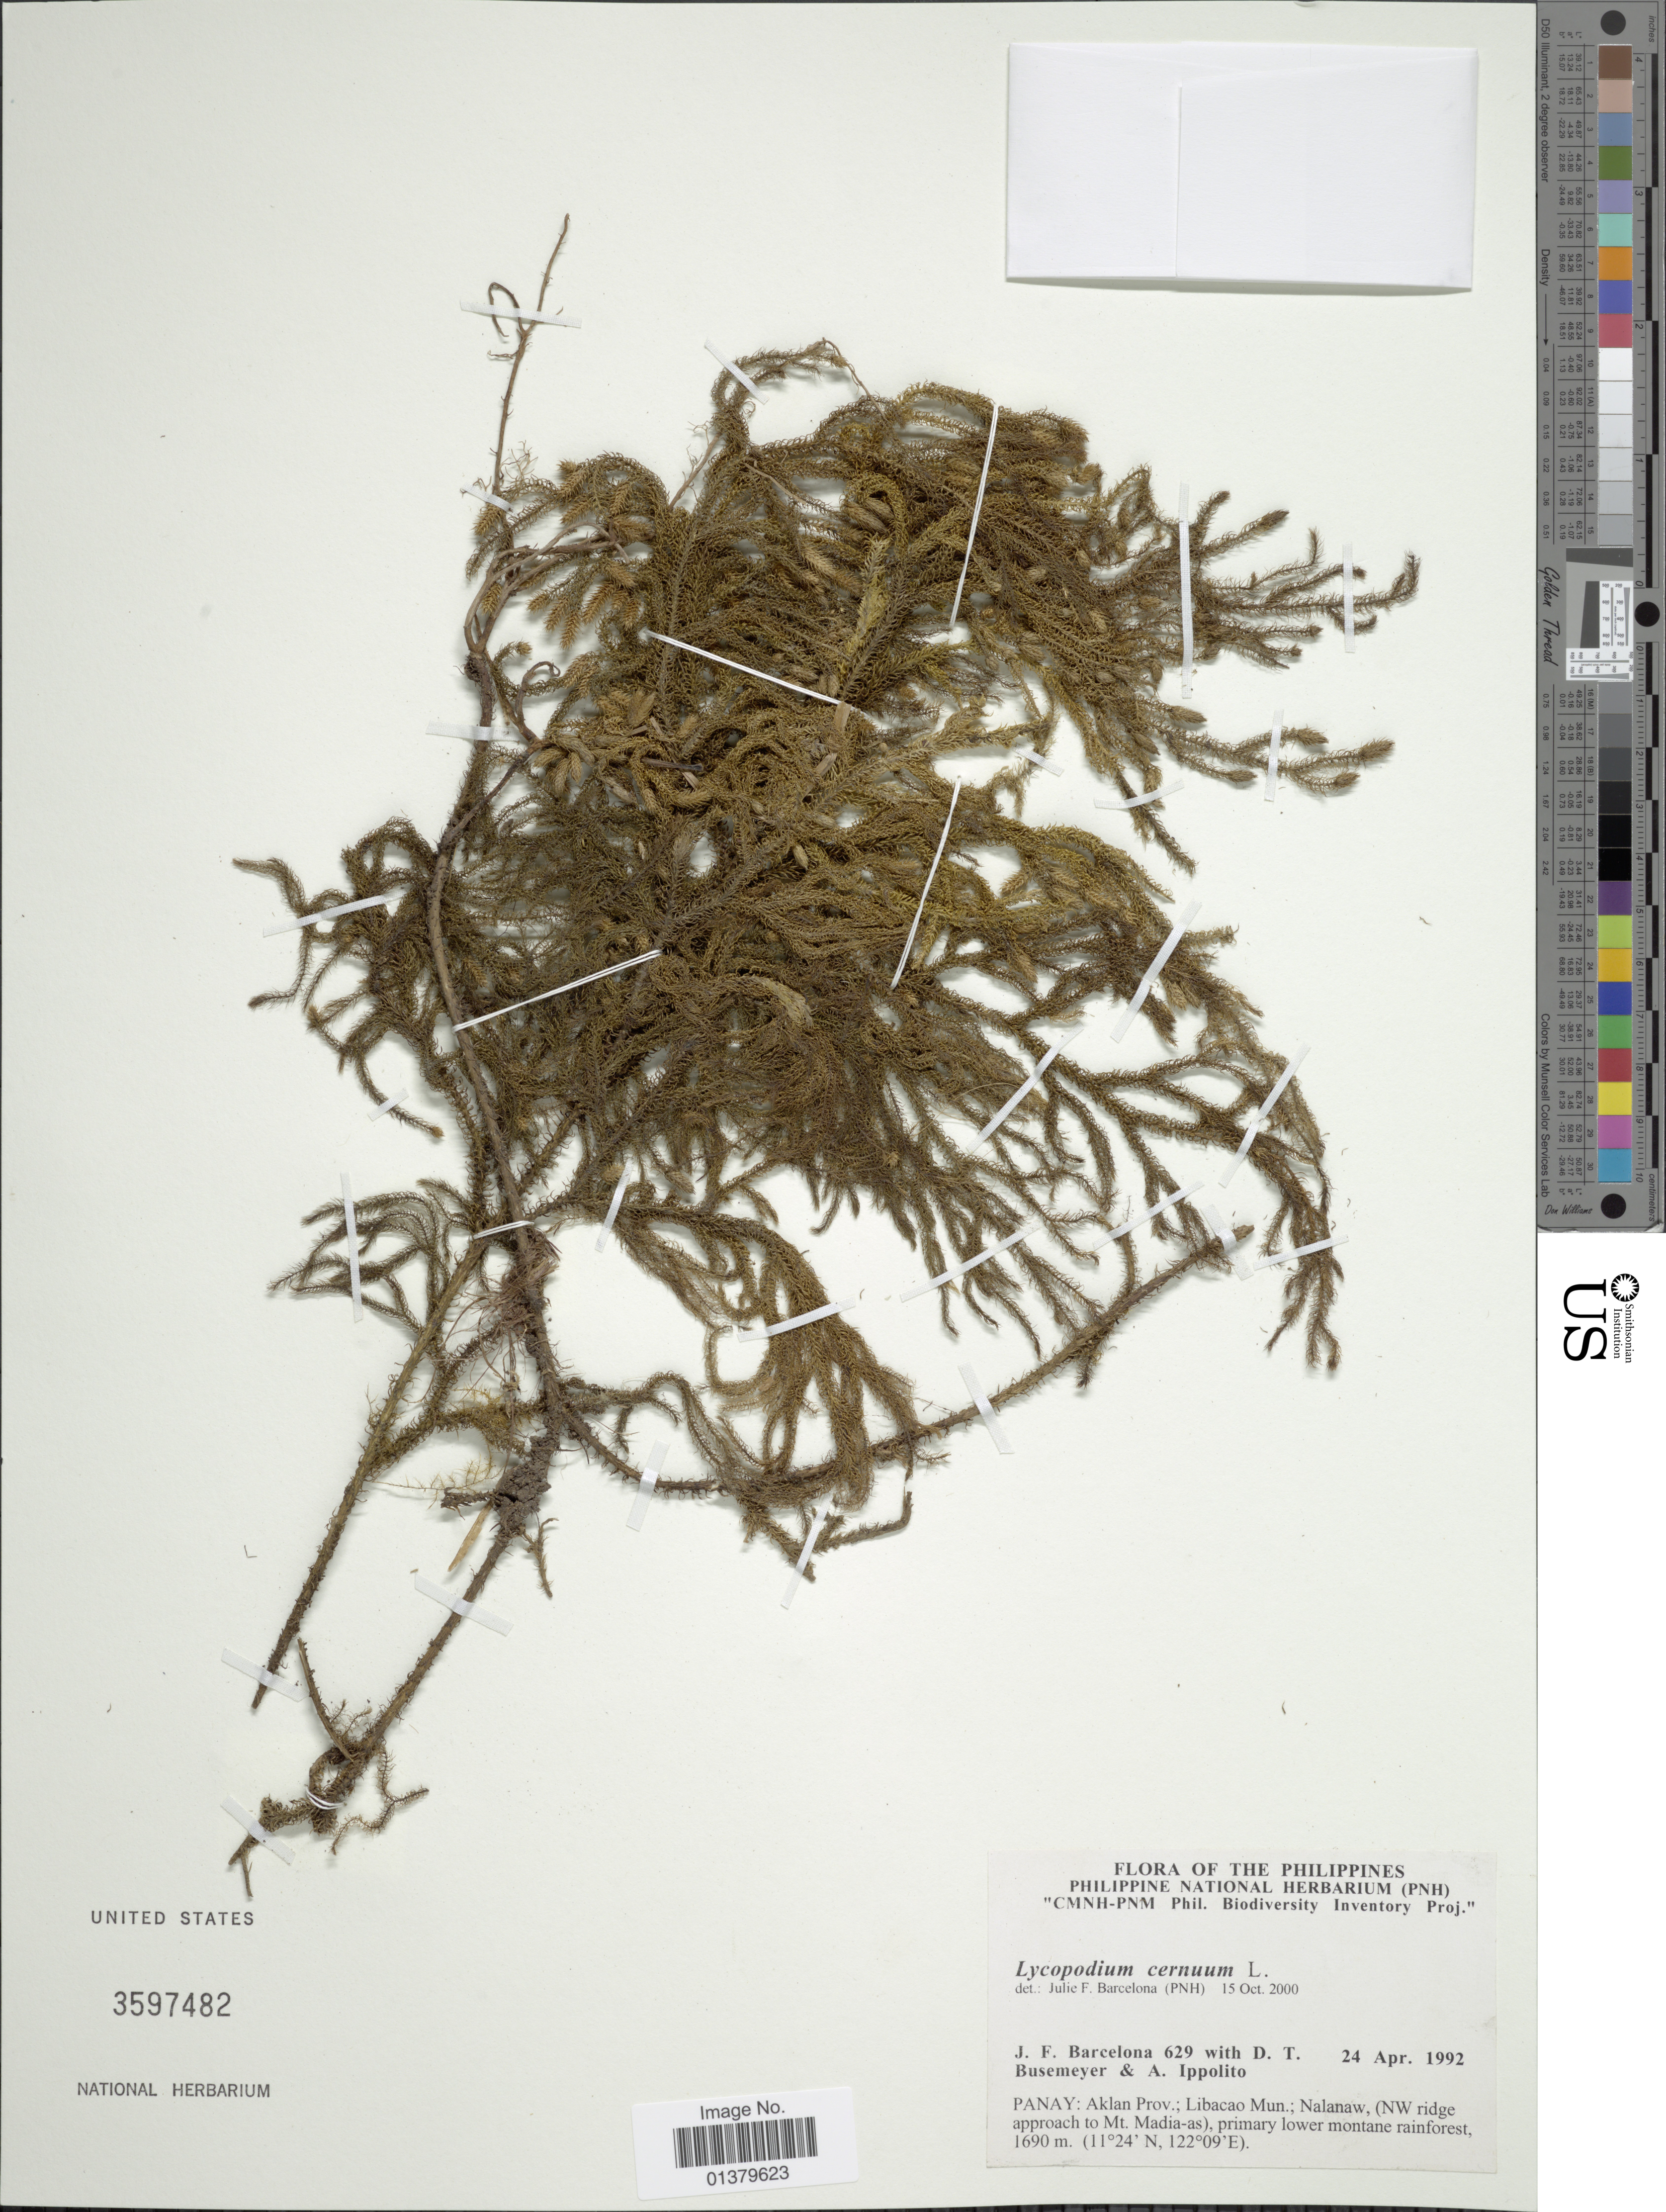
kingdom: Plantae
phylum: Tracheophyta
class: Lycopodiopsida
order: Lycopodiales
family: Lycopodiaceae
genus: Palhinhaea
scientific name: Palhinhaea cernua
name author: (L.) Vasc. & Franco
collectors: J. F. Barcelona, D. Busemeyer & A. Ippolito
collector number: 629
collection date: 1992-04-24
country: Philippines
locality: Panay: Aklan Prov; Libacao Mun; Nalanaw, (NW ridge approach to My Madia-as)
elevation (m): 1690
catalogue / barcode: US 3597482